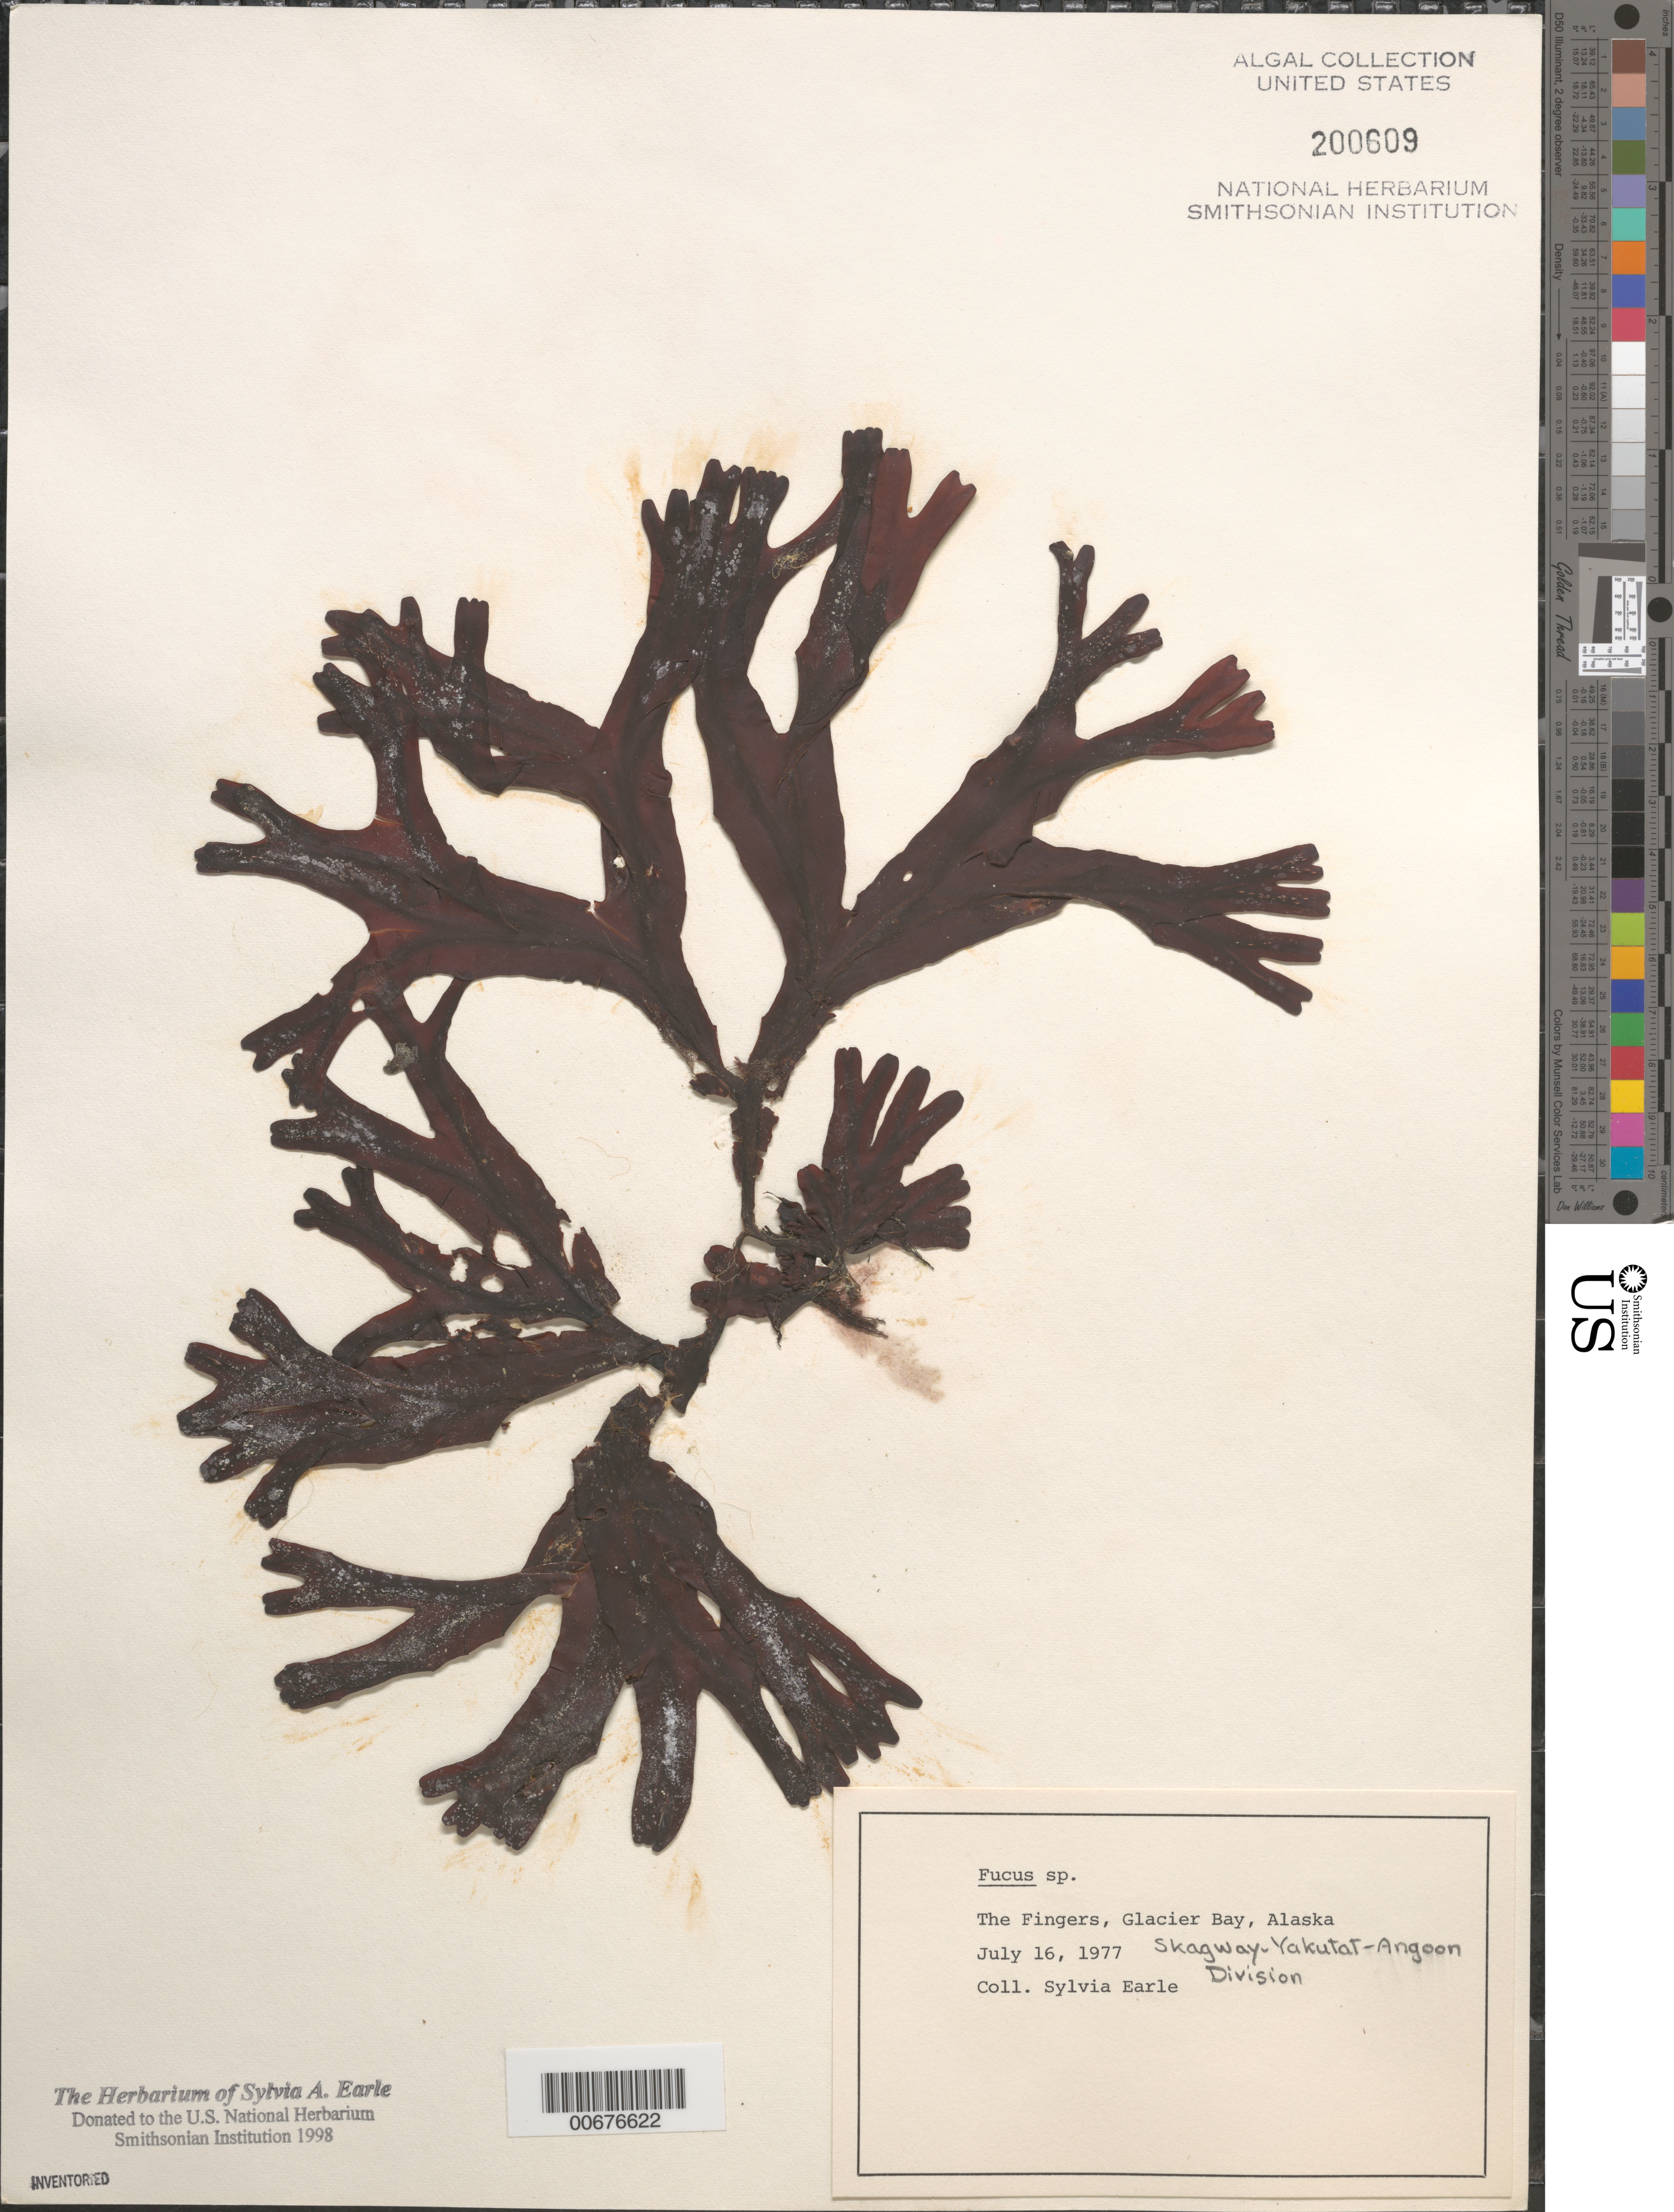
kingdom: Chromista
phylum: Ochrophyta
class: Phaeophyceae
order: Fucales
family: Fucaceae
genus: Fucus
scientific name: Fucus sp.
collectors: S. A. Earle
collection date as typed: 16 Jul 1977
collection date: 1977-07-16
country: United States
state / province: Alaska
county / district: Skagway-Yakutat-Angoon Division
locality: The Fingers, Glacier Bay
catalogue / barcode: US 200609